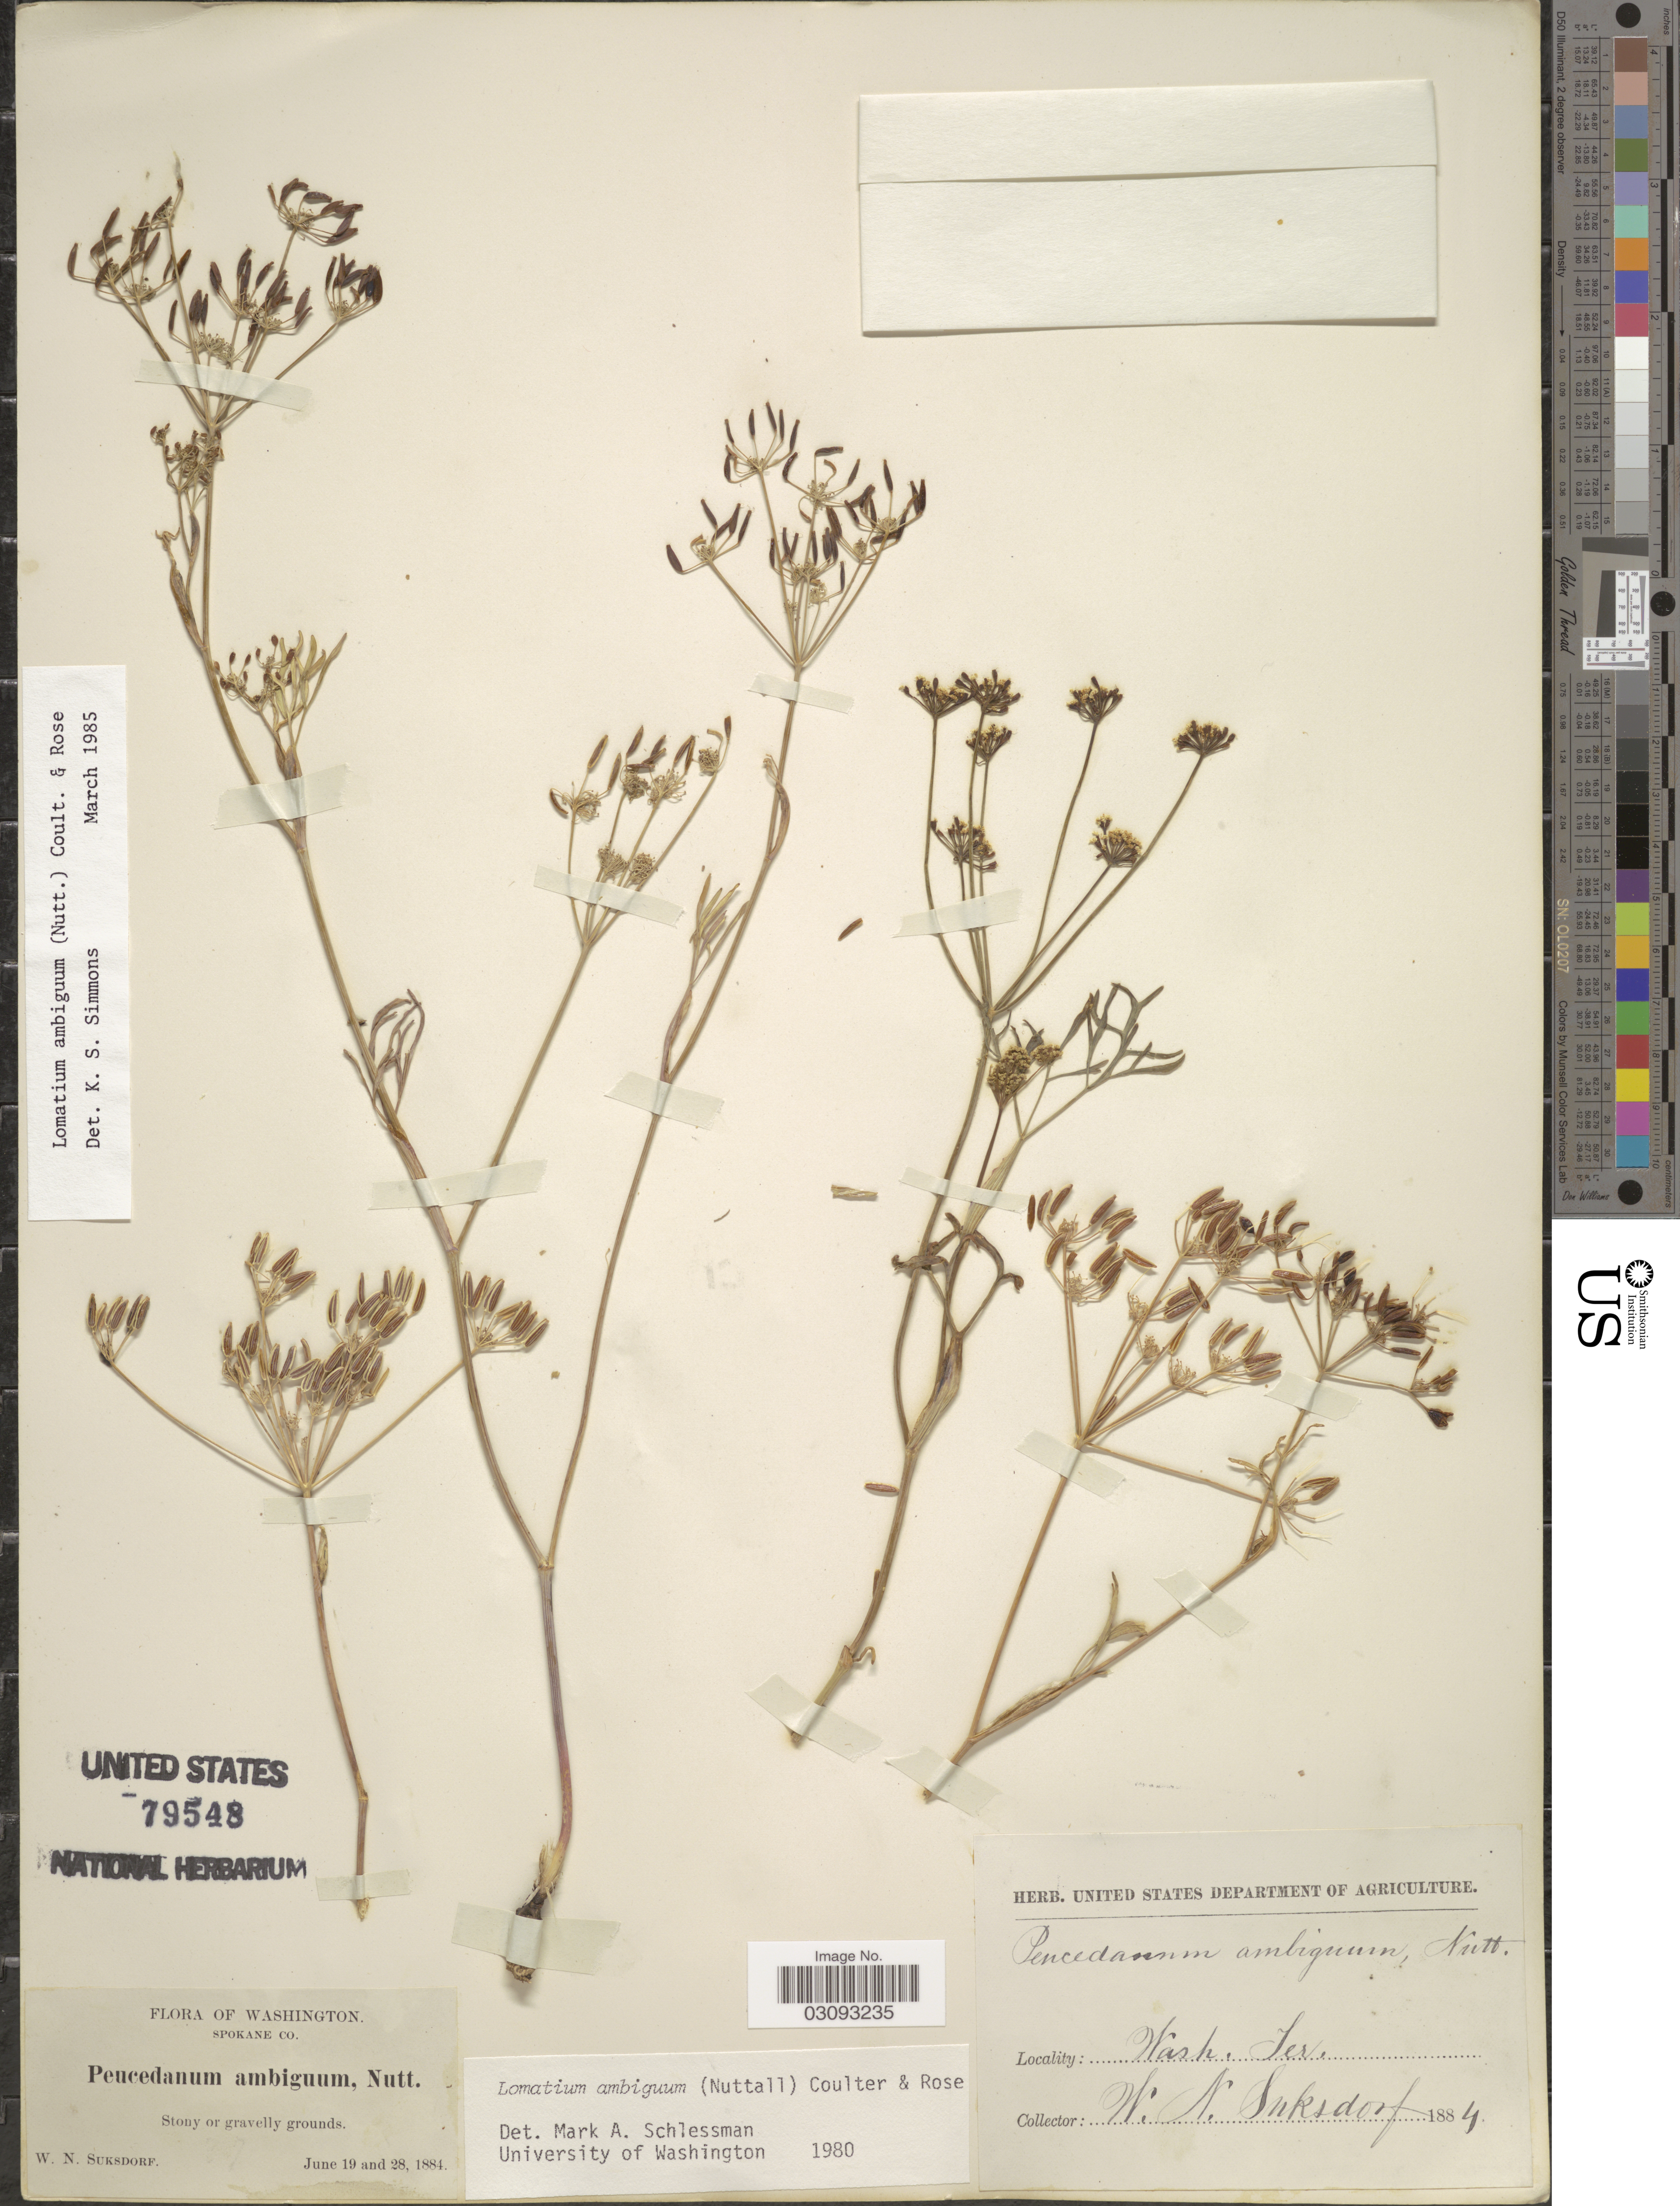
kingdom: Plantae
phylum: Tracheophyta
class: Magnoliopsida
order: Apiales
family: Apiaceae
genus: Lomatium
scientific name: Lomatium ambiguum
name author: (Nutt.) Coult. & Rose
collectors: W. N. Suksdorf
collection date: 1884-06-19/1884-06-28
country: United States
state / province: Washington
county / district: Spokane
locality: Spokane Co. Wash. Ter.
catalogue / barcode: US 79548